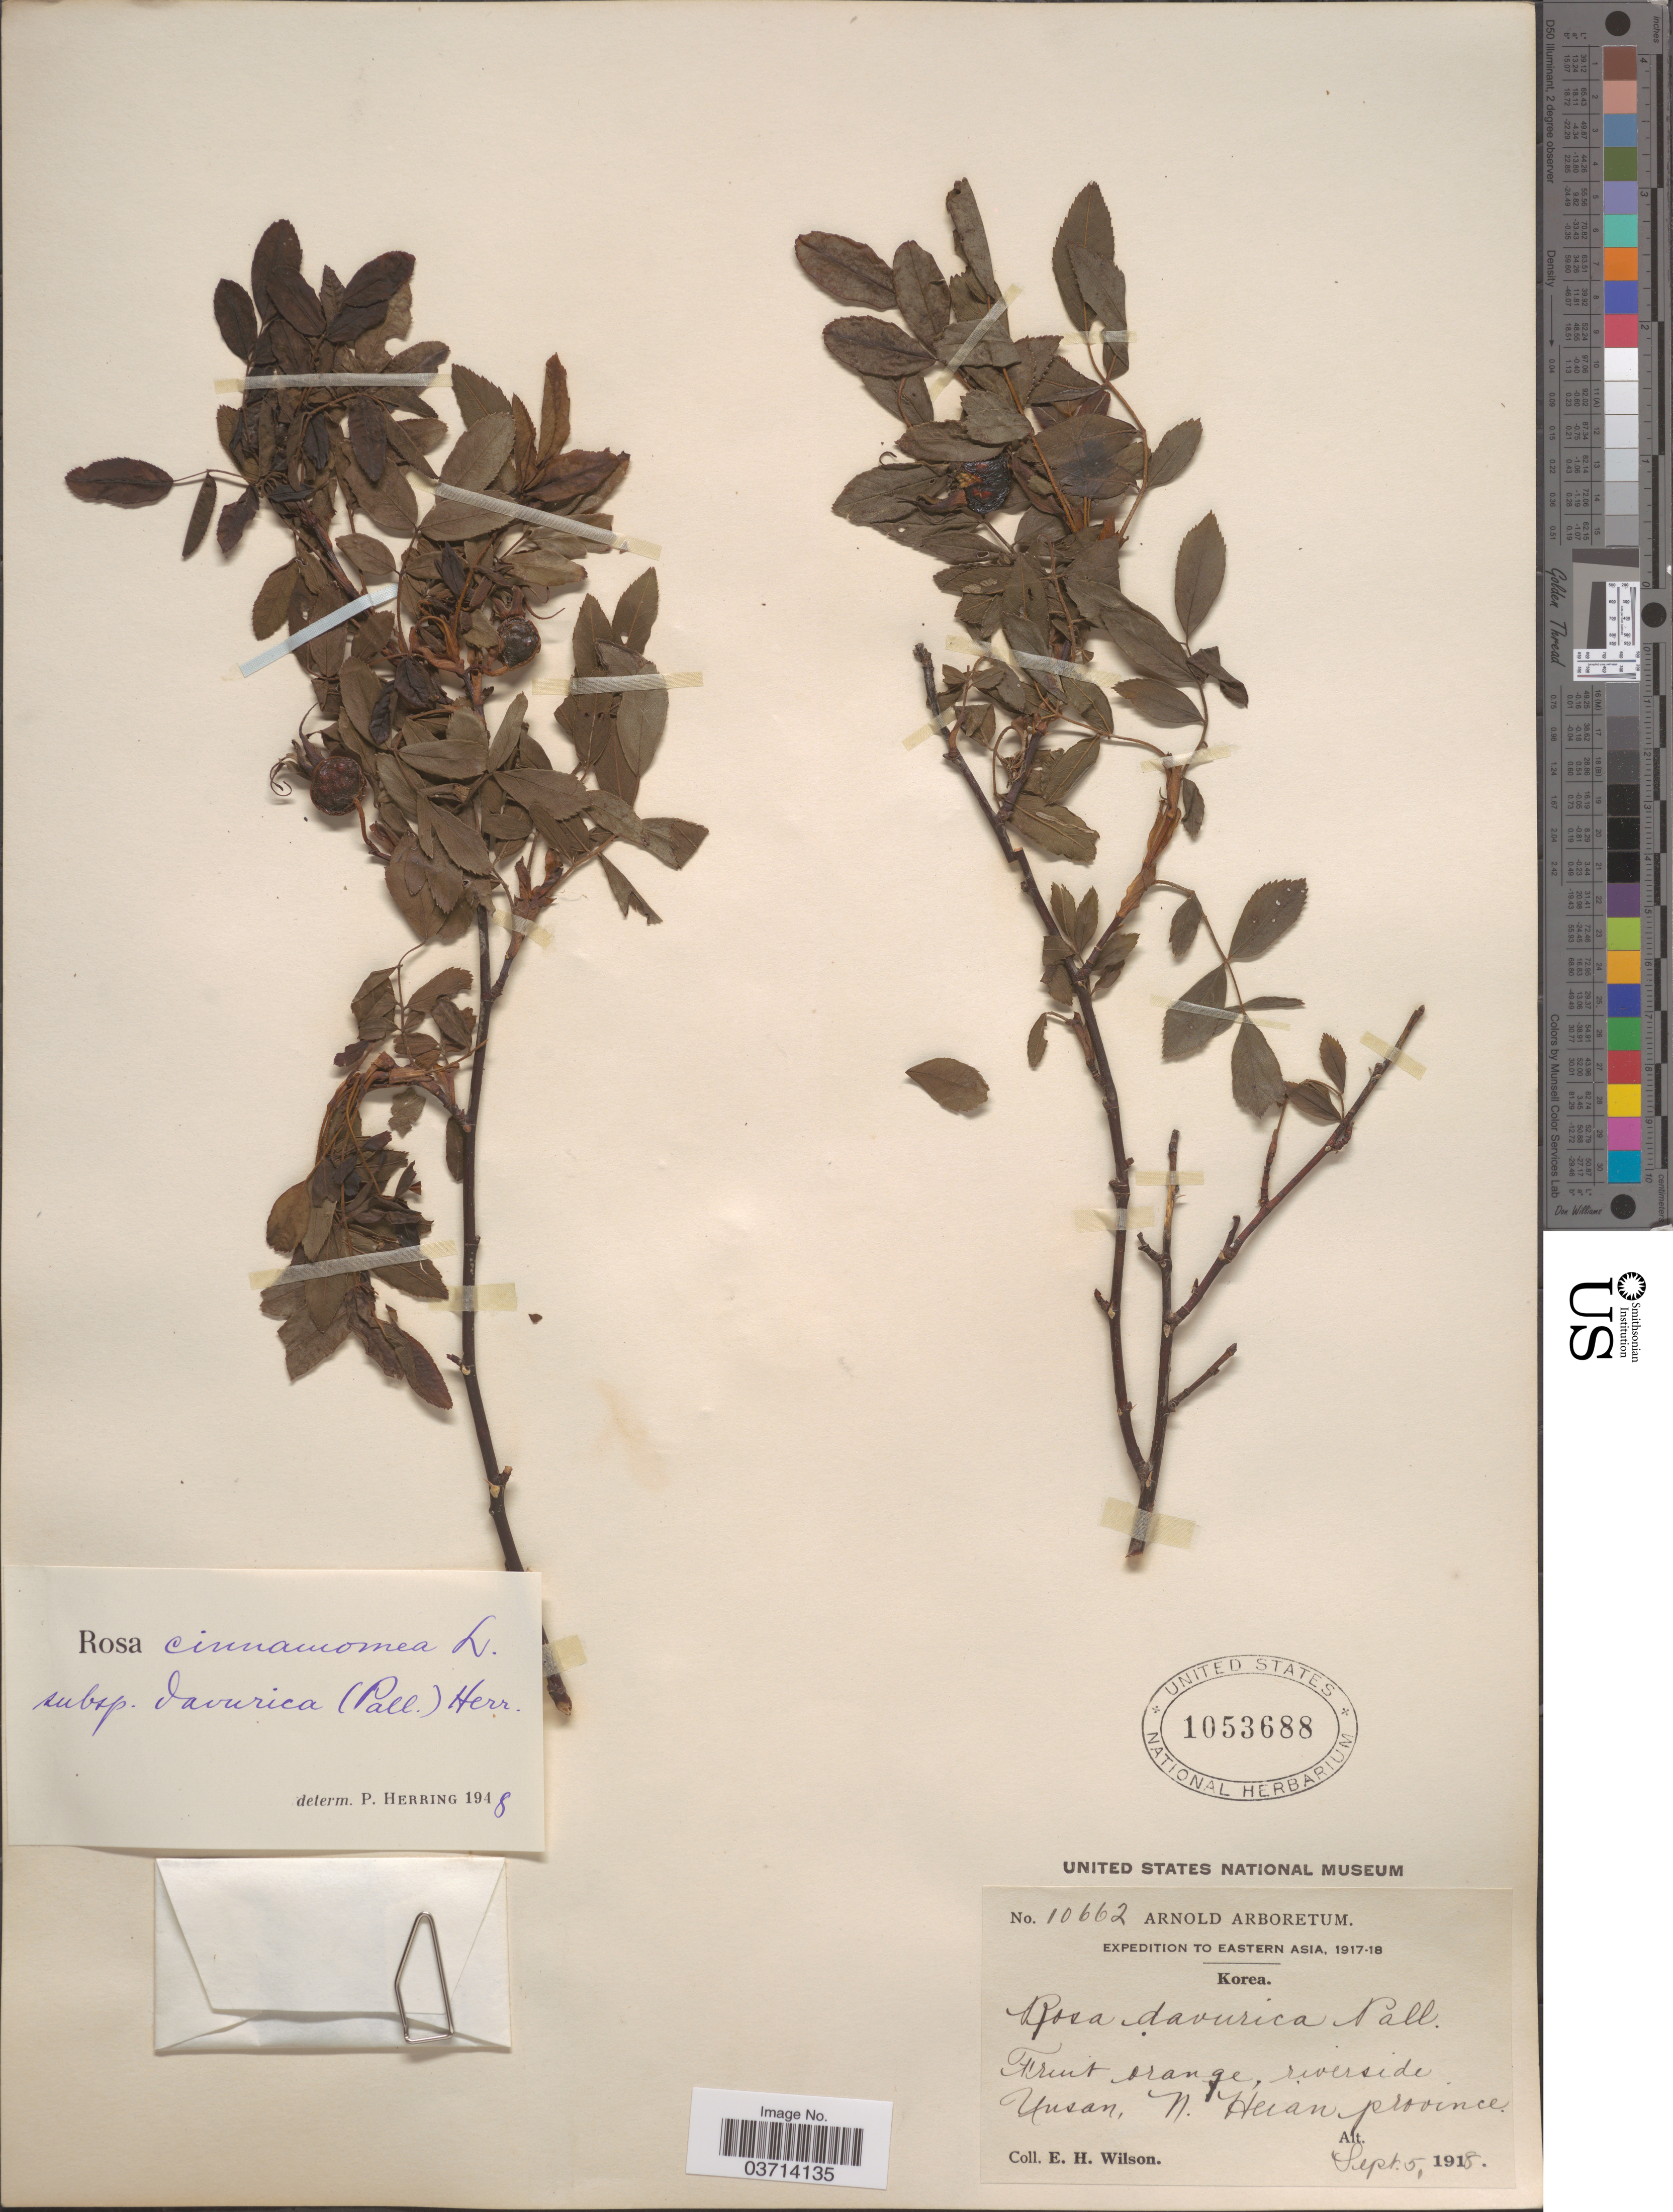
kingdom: Plantae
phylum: Tracheophyta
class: Magnoliopsida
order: Rosales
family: Rosaceae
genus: Rosa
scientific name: Rosa cinnamomea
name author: L.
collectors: E. Wilson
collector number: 10662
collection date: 1918-09-05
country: North Korea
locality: Unsan, N. Heian province.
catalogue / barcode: US 1053688